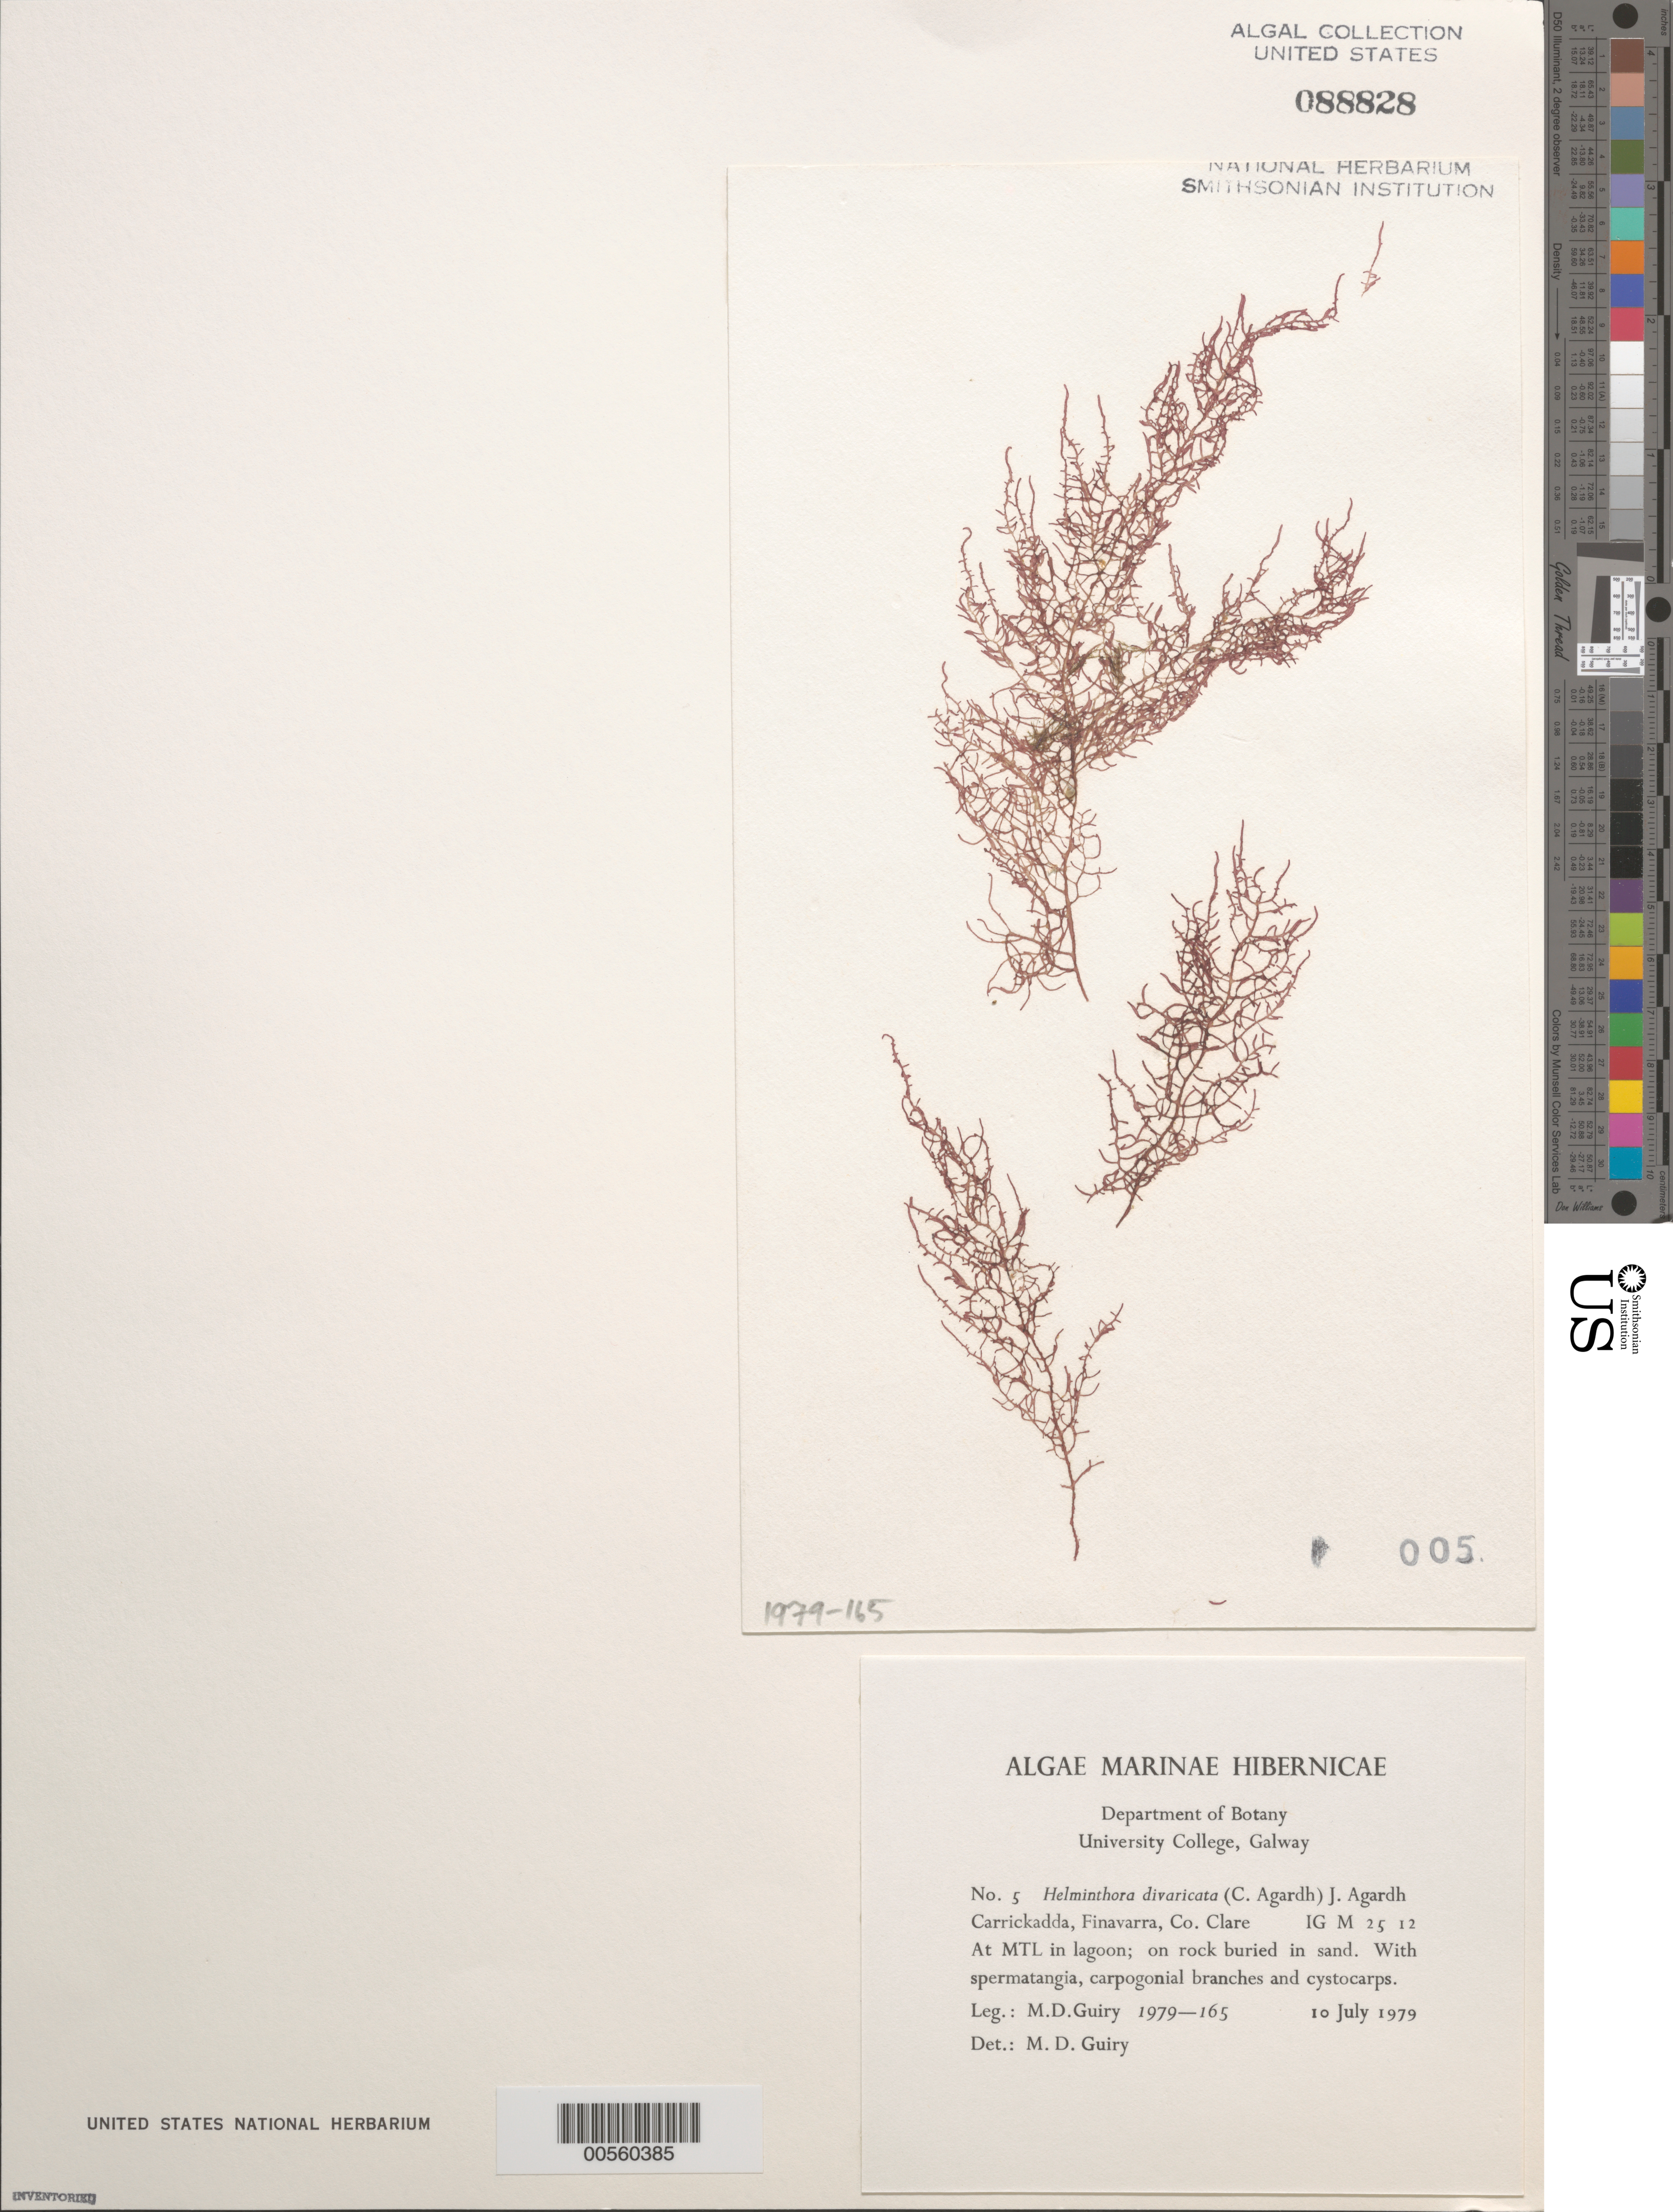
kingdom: Plantae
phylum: Rhodophyta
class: Florideophyceae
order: Nemaliales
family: Liagoraceae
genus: Helminthora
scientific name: Helminthora divaricata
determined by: Guiry, M. D.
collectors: M. Guiry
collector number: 1979-165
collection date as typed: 10 Jul 1979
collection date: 1979-07-10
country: Ireland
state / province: Munster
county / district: Clare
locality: Carrickadda, Finavarra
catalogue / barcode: US 88828